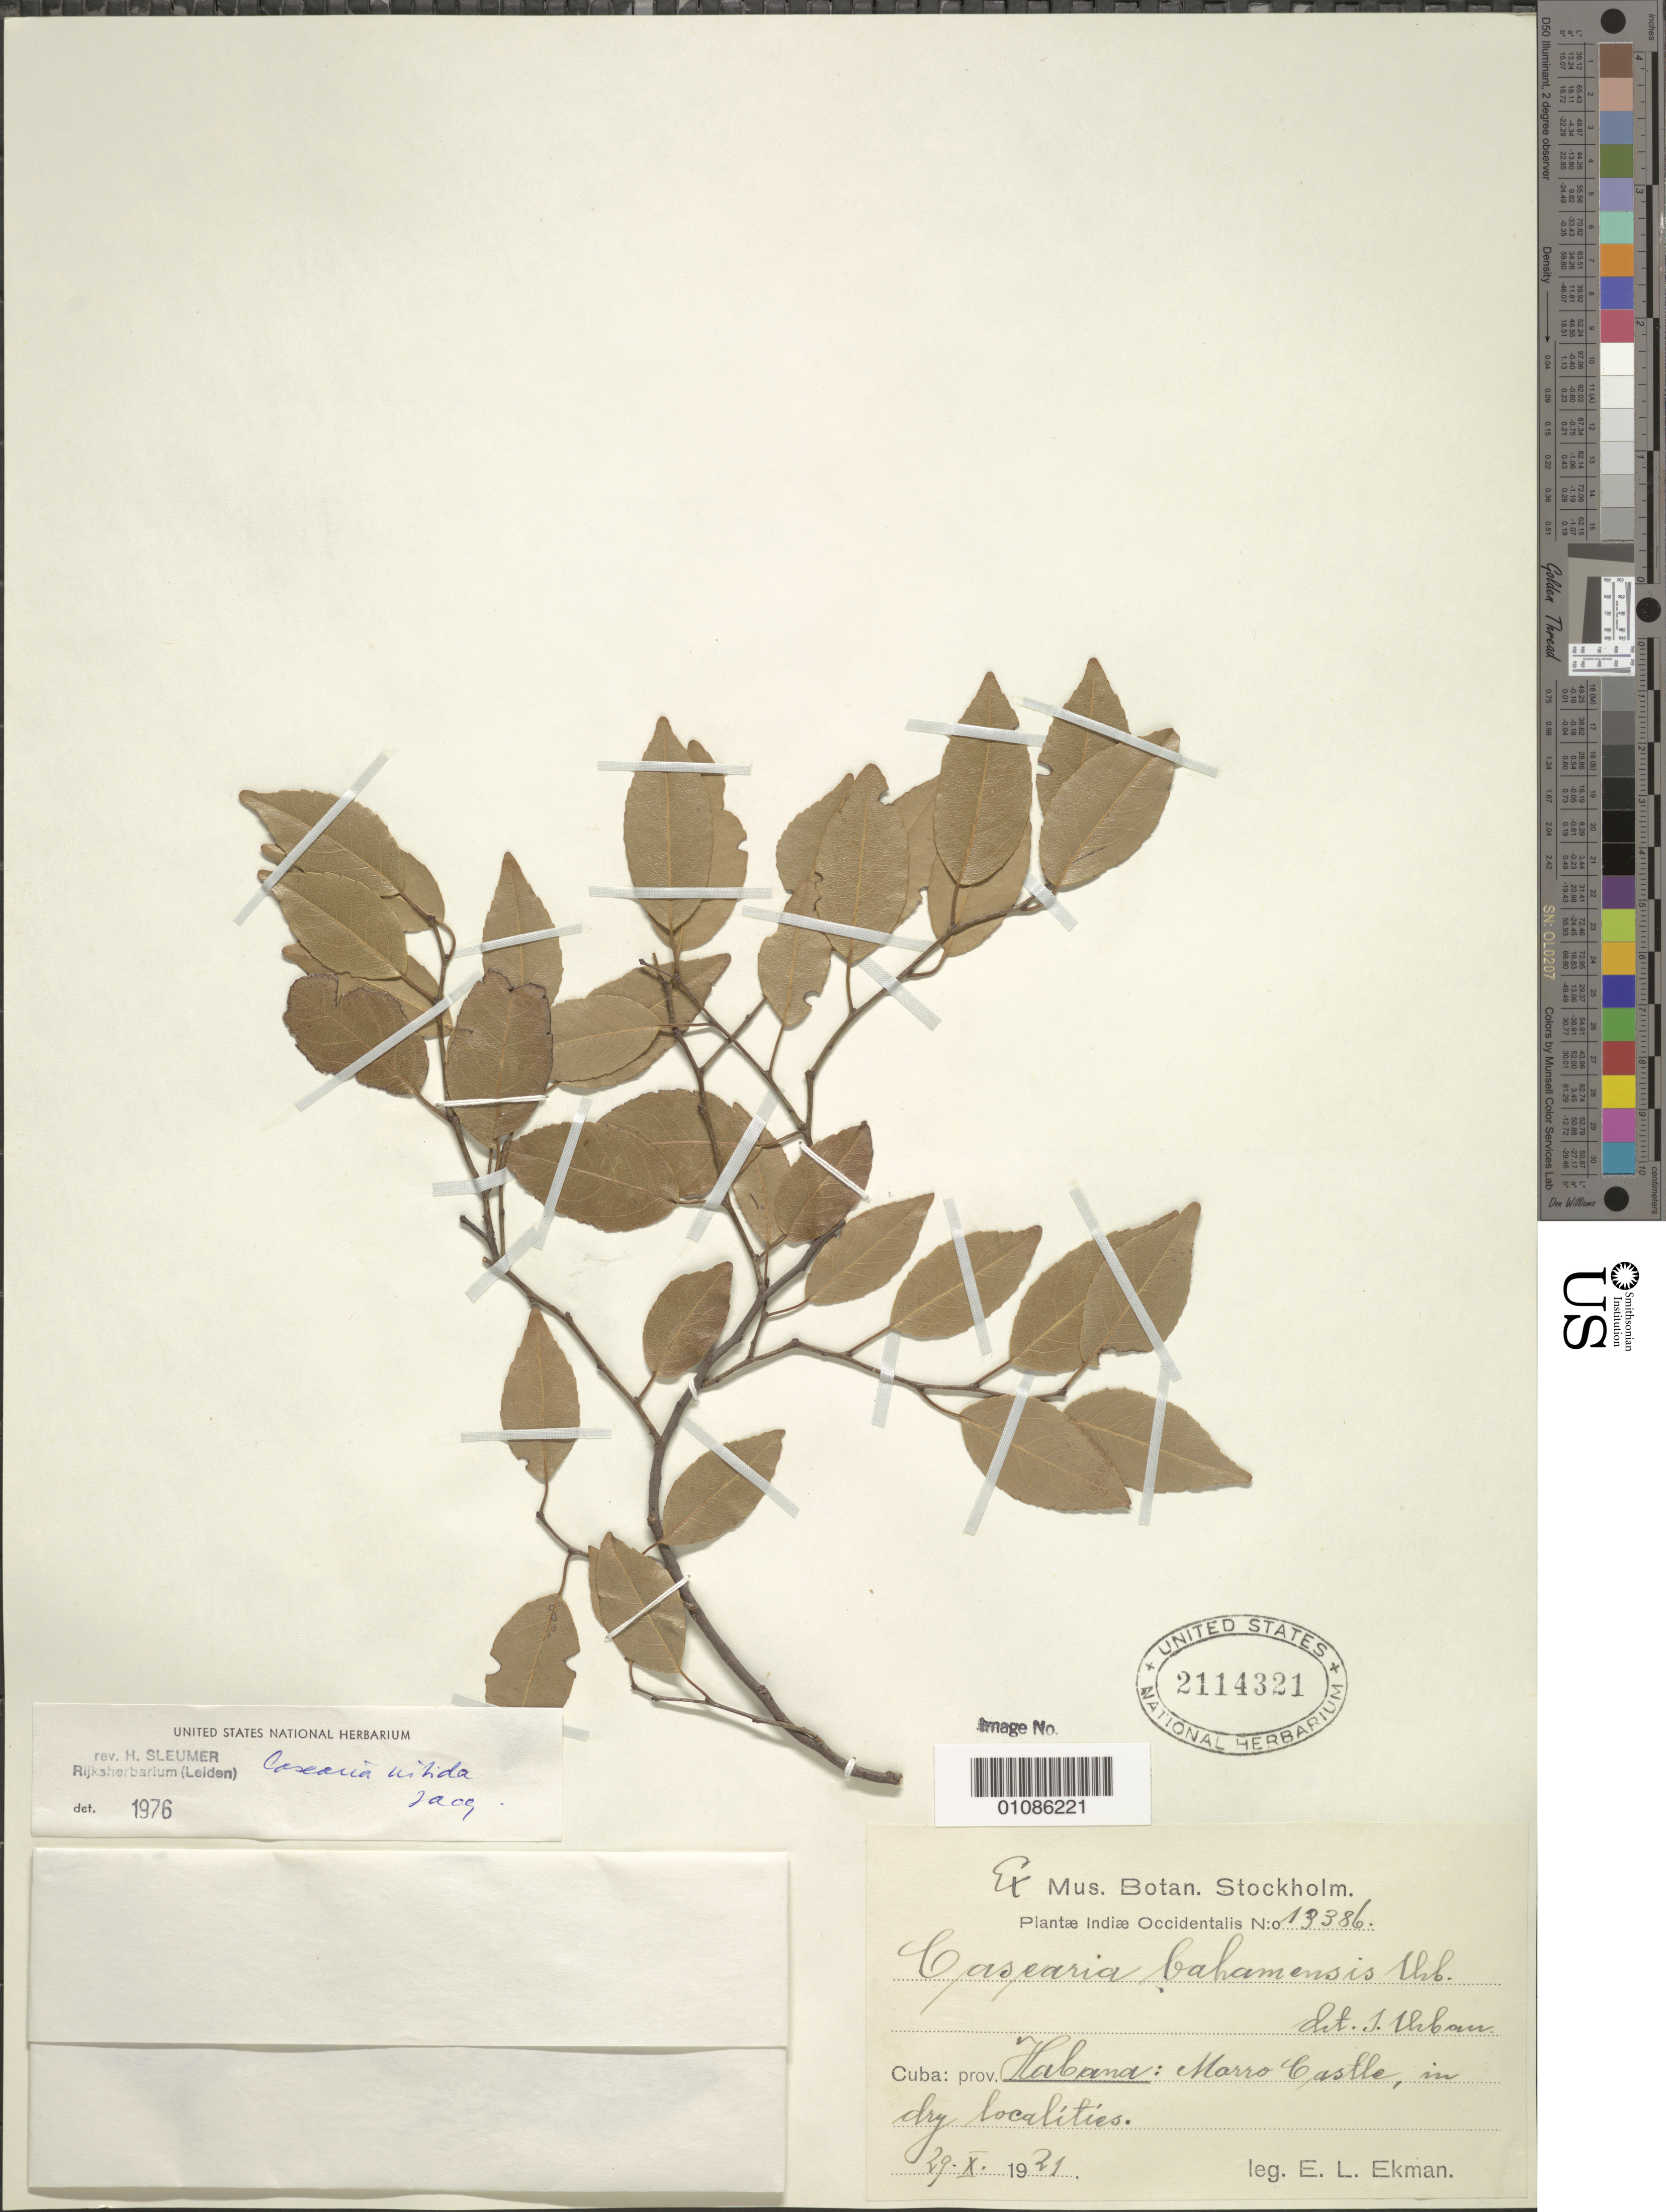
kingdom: Plantae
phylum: Tracheophyta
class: Magnoliopsida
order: Malpighiales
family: Salicaceae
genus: Casearia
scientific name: Casearia bahamensis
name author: Urb.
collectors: E. L. Ekman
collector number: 13386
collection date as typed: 29 Oct 1921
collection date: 1921-10-29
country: Cuba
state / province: La Habana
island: Cuba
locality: La Habana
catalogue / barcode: US 2114321